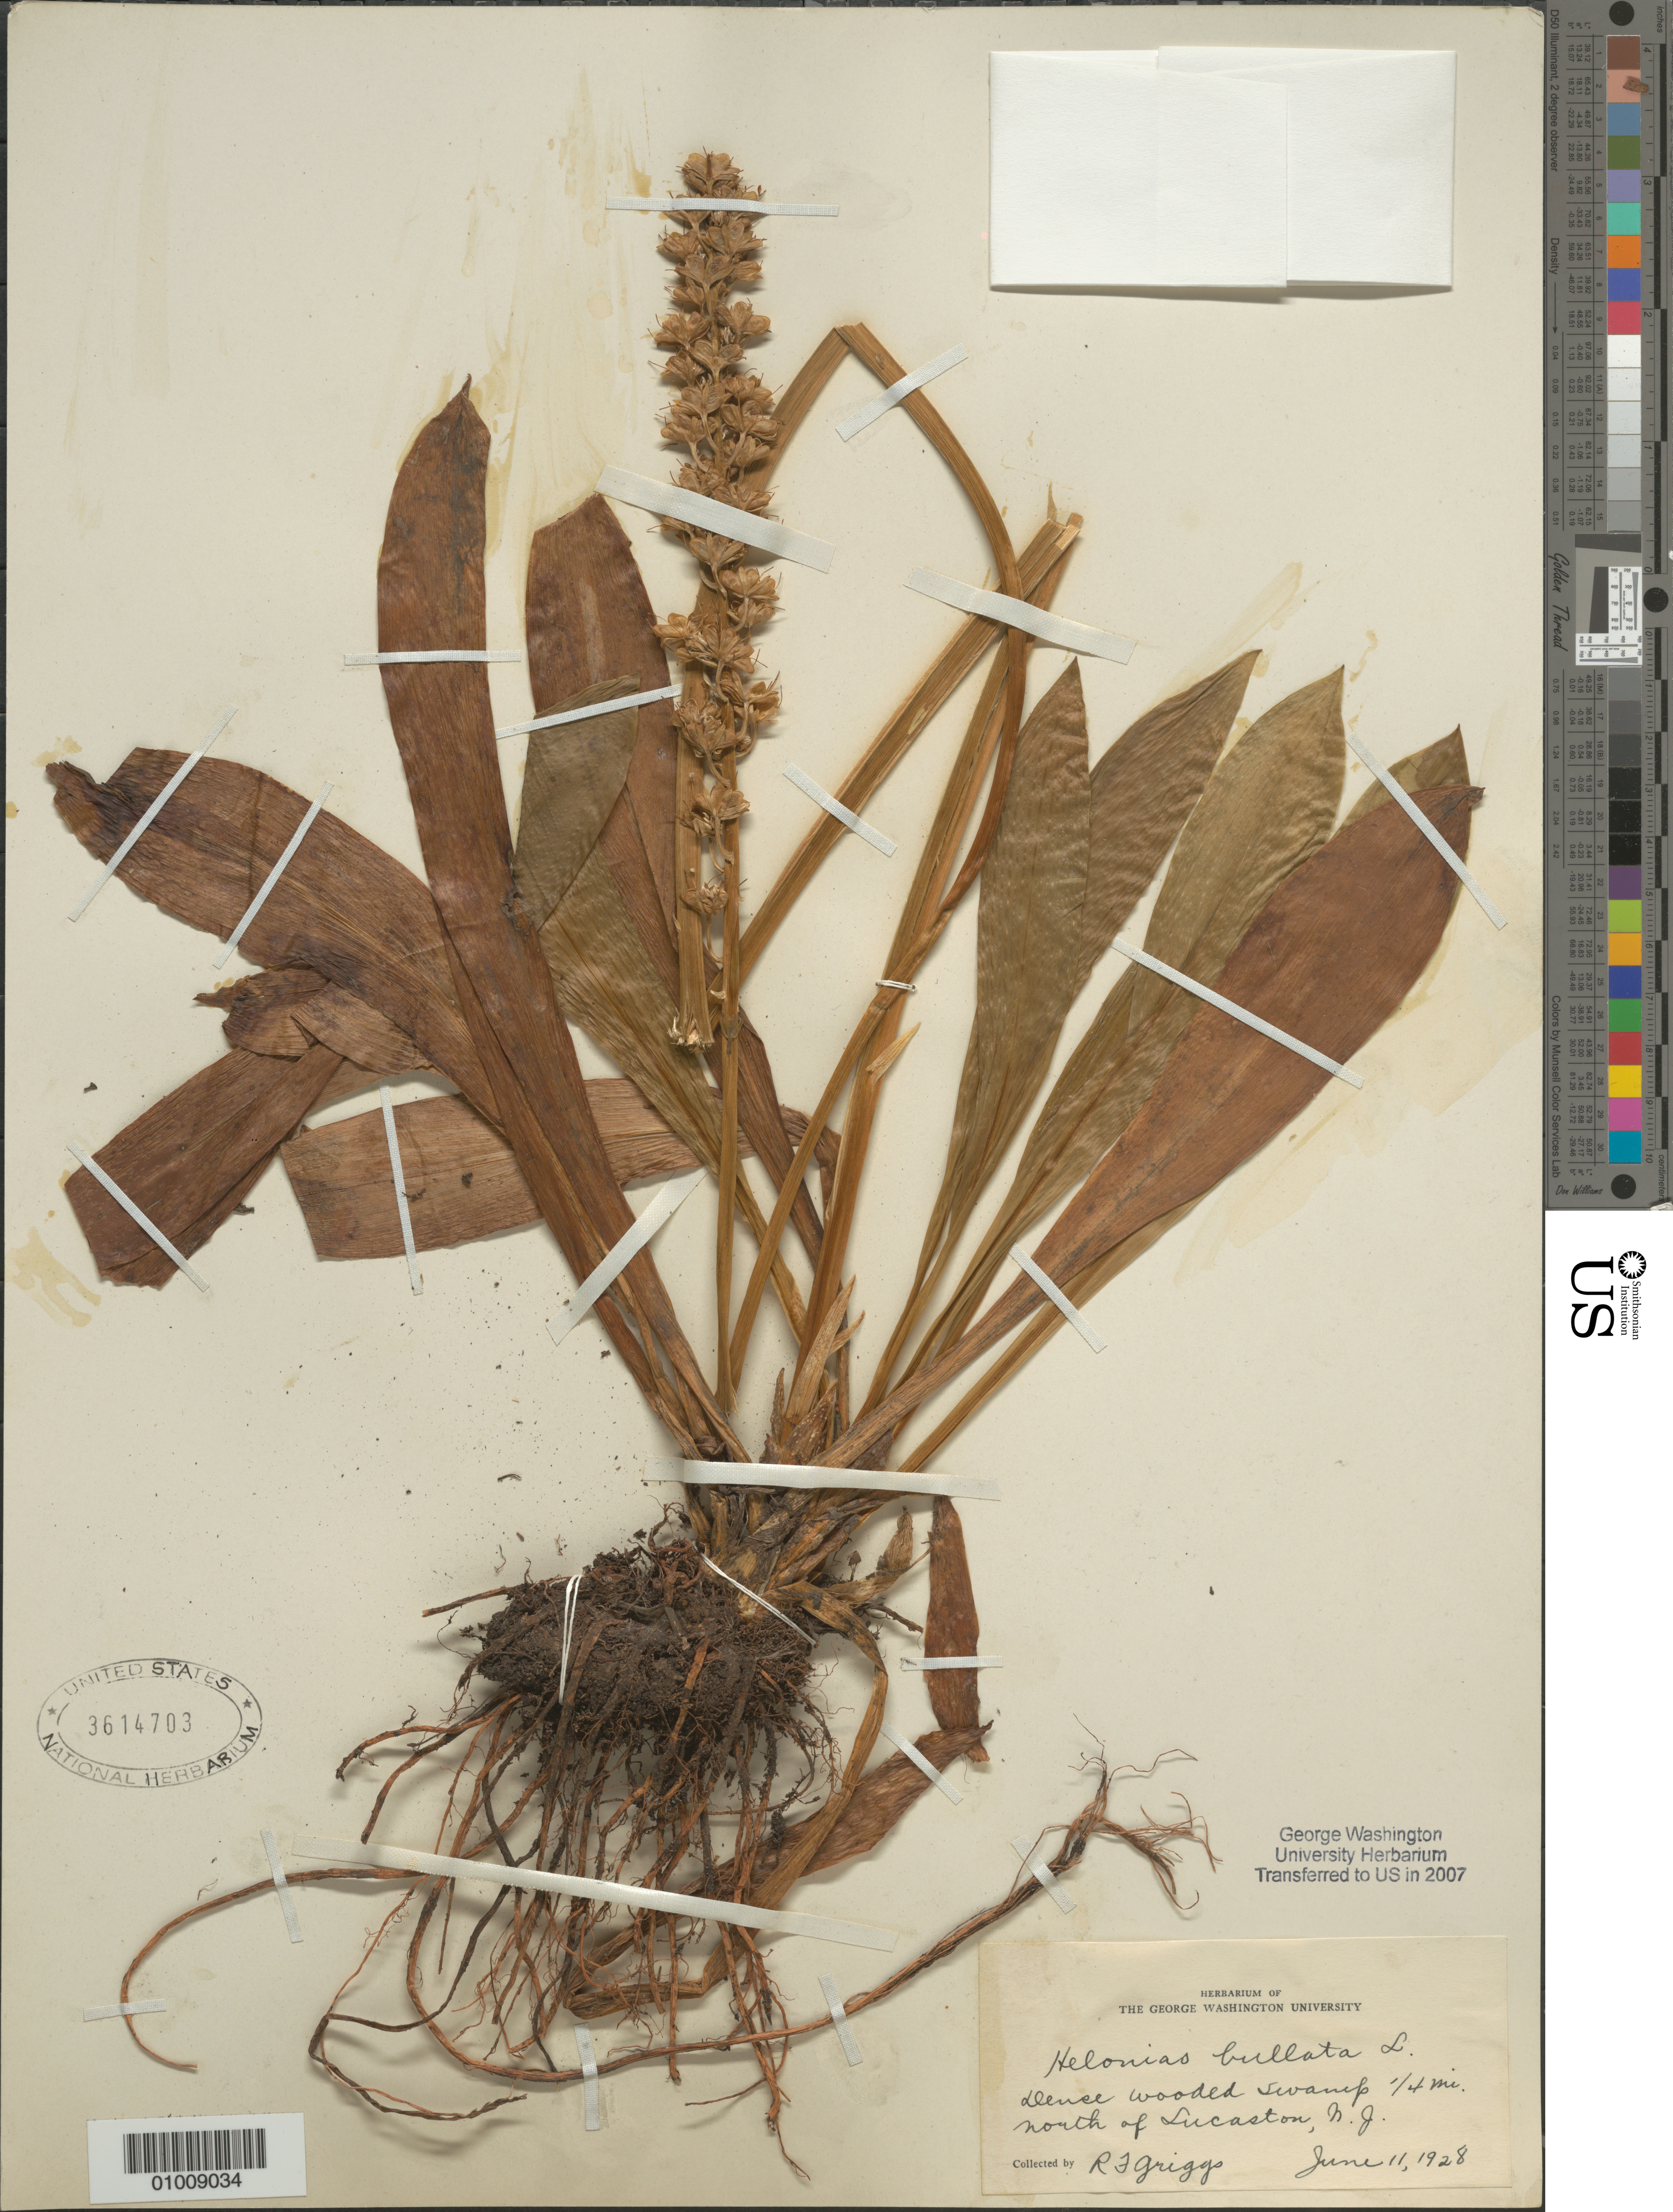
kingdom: Plantae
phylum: Tracheophyta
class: Liliopsida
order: Liliales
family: Melanthiaceae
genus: Helonias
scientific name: Helonias bullata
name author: L.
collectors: R. F. Griggs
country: United States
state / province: New Jersey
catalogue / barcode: US 3614703